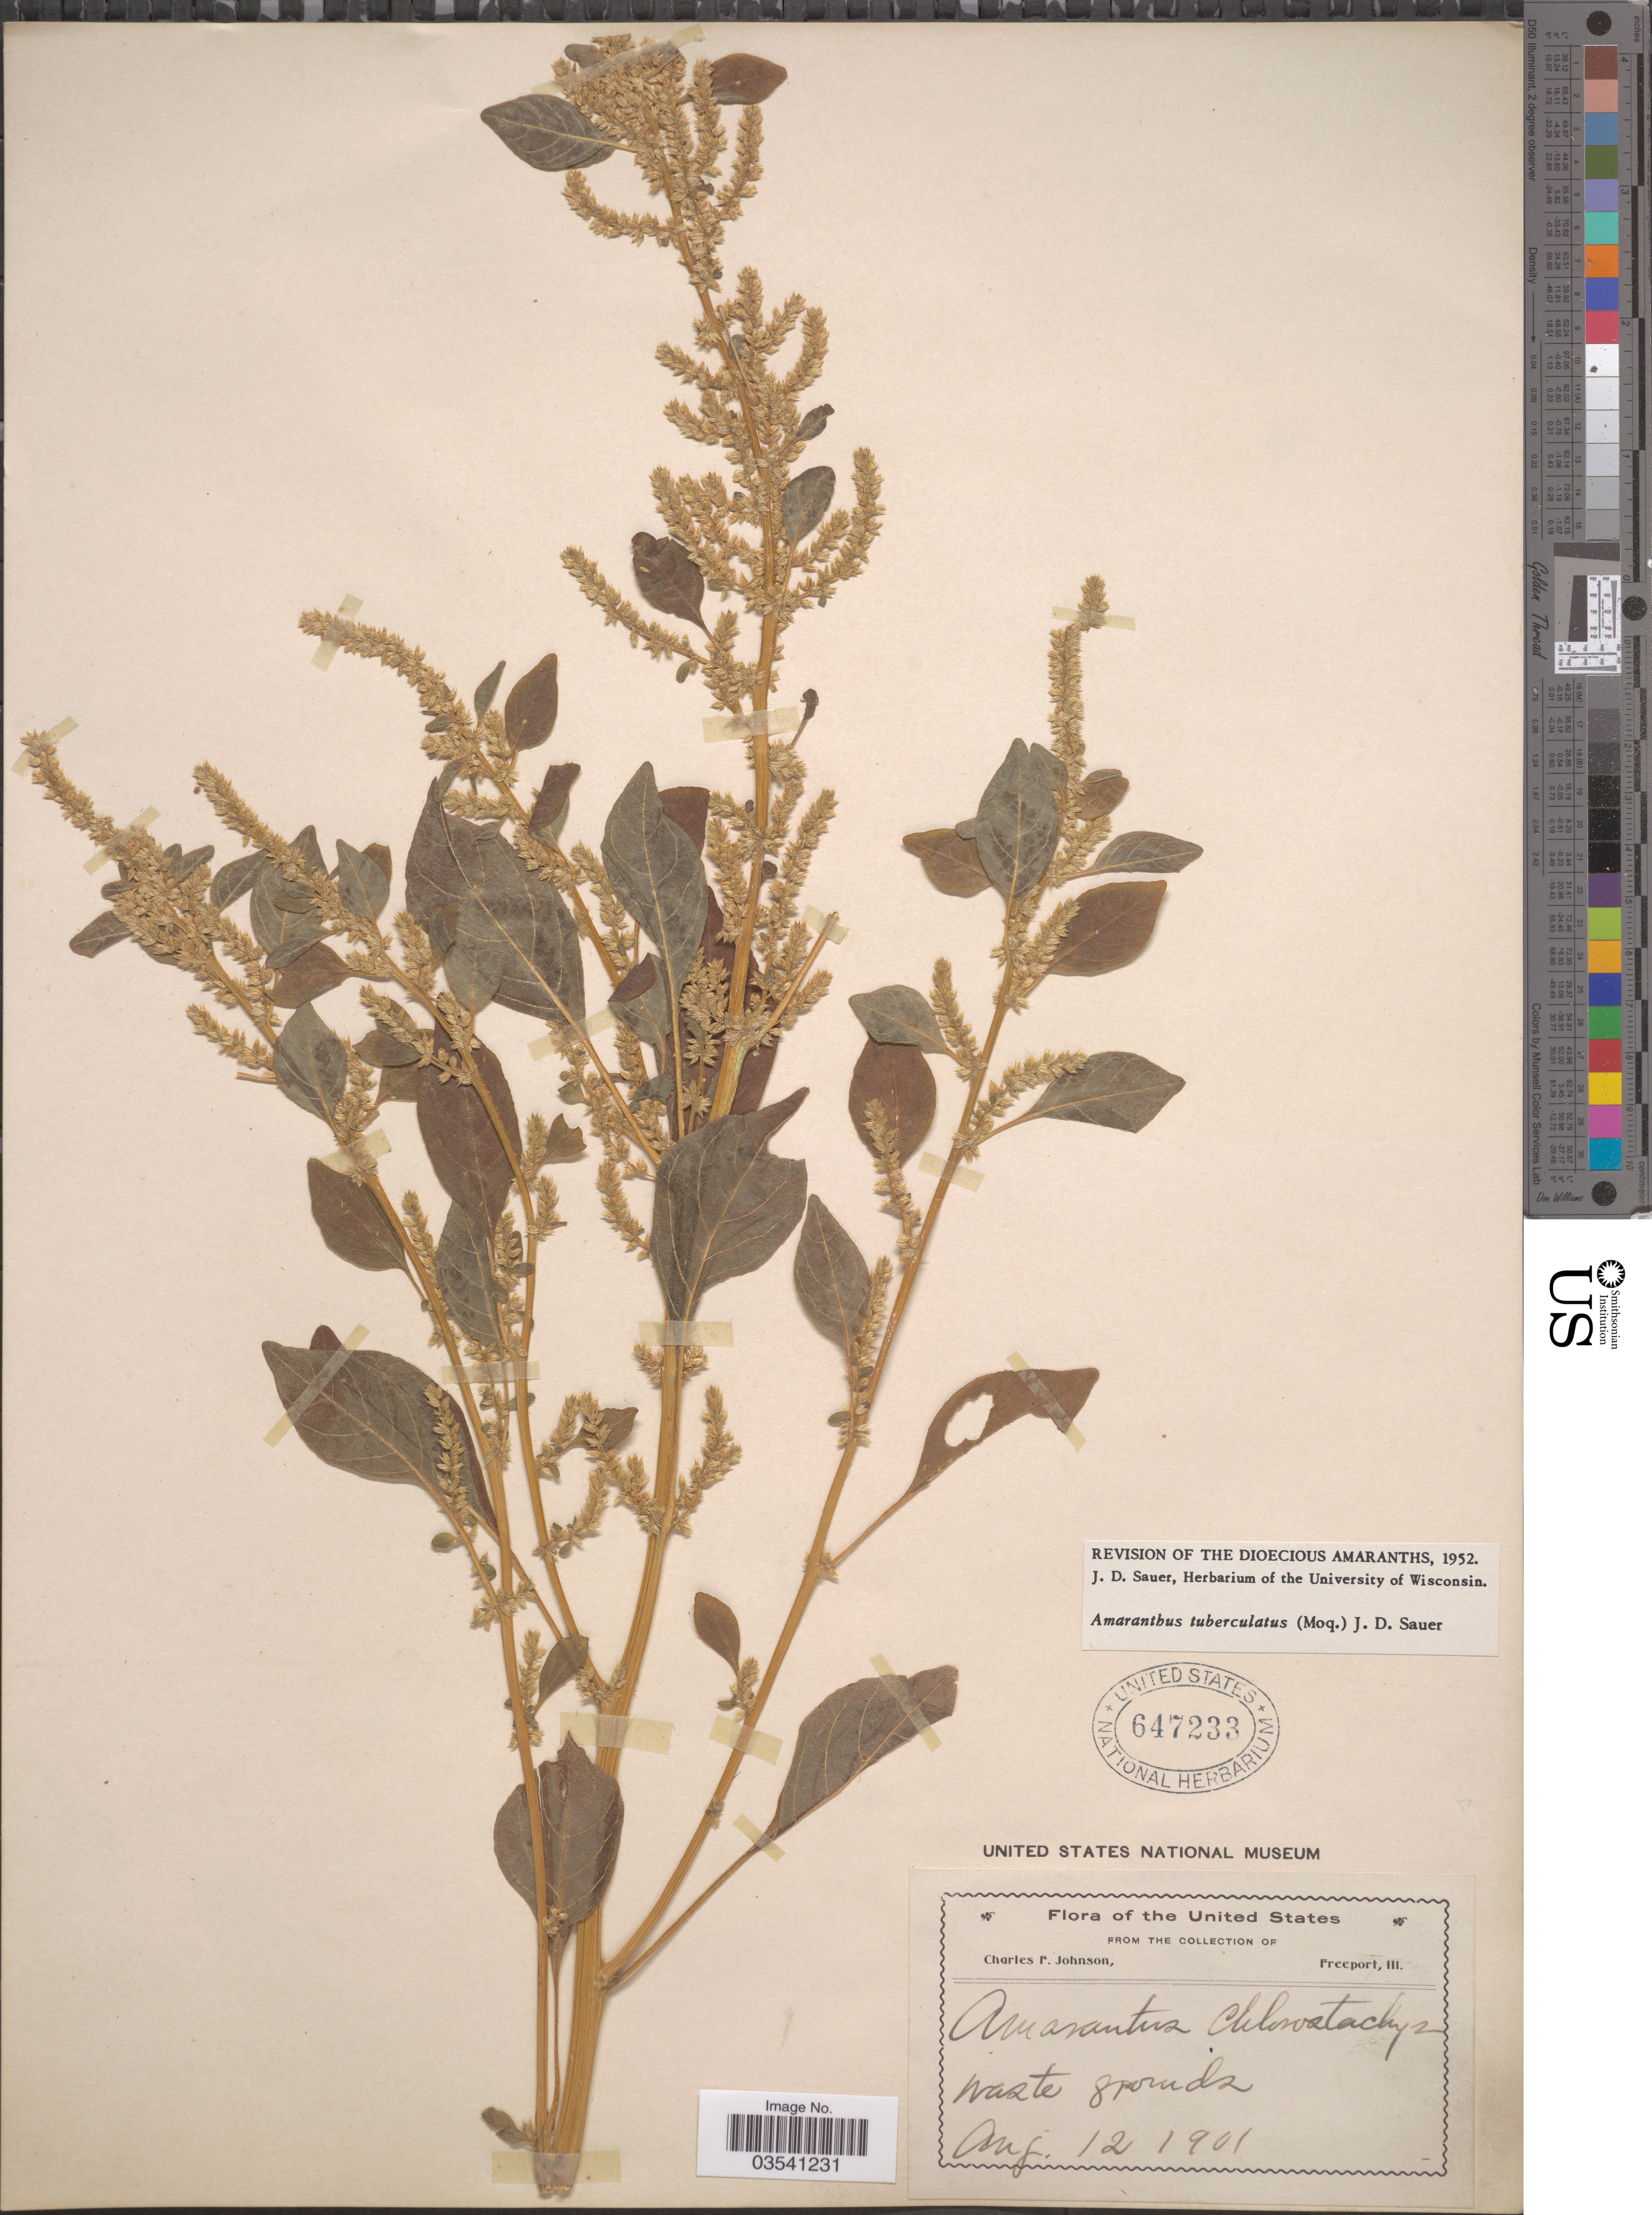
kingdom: Plantae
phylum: Tracheophyta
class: Magnoliopsida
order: Caryophyllales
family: Amaranthaceae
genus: Amaranthus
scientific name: Amaranthus tuberculatus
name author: (Moq.) J.D. Sauer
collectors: C. F. Johnson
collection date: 1901-08-12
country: United States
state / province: Illinois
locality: Freeport.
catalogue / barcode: US 647233